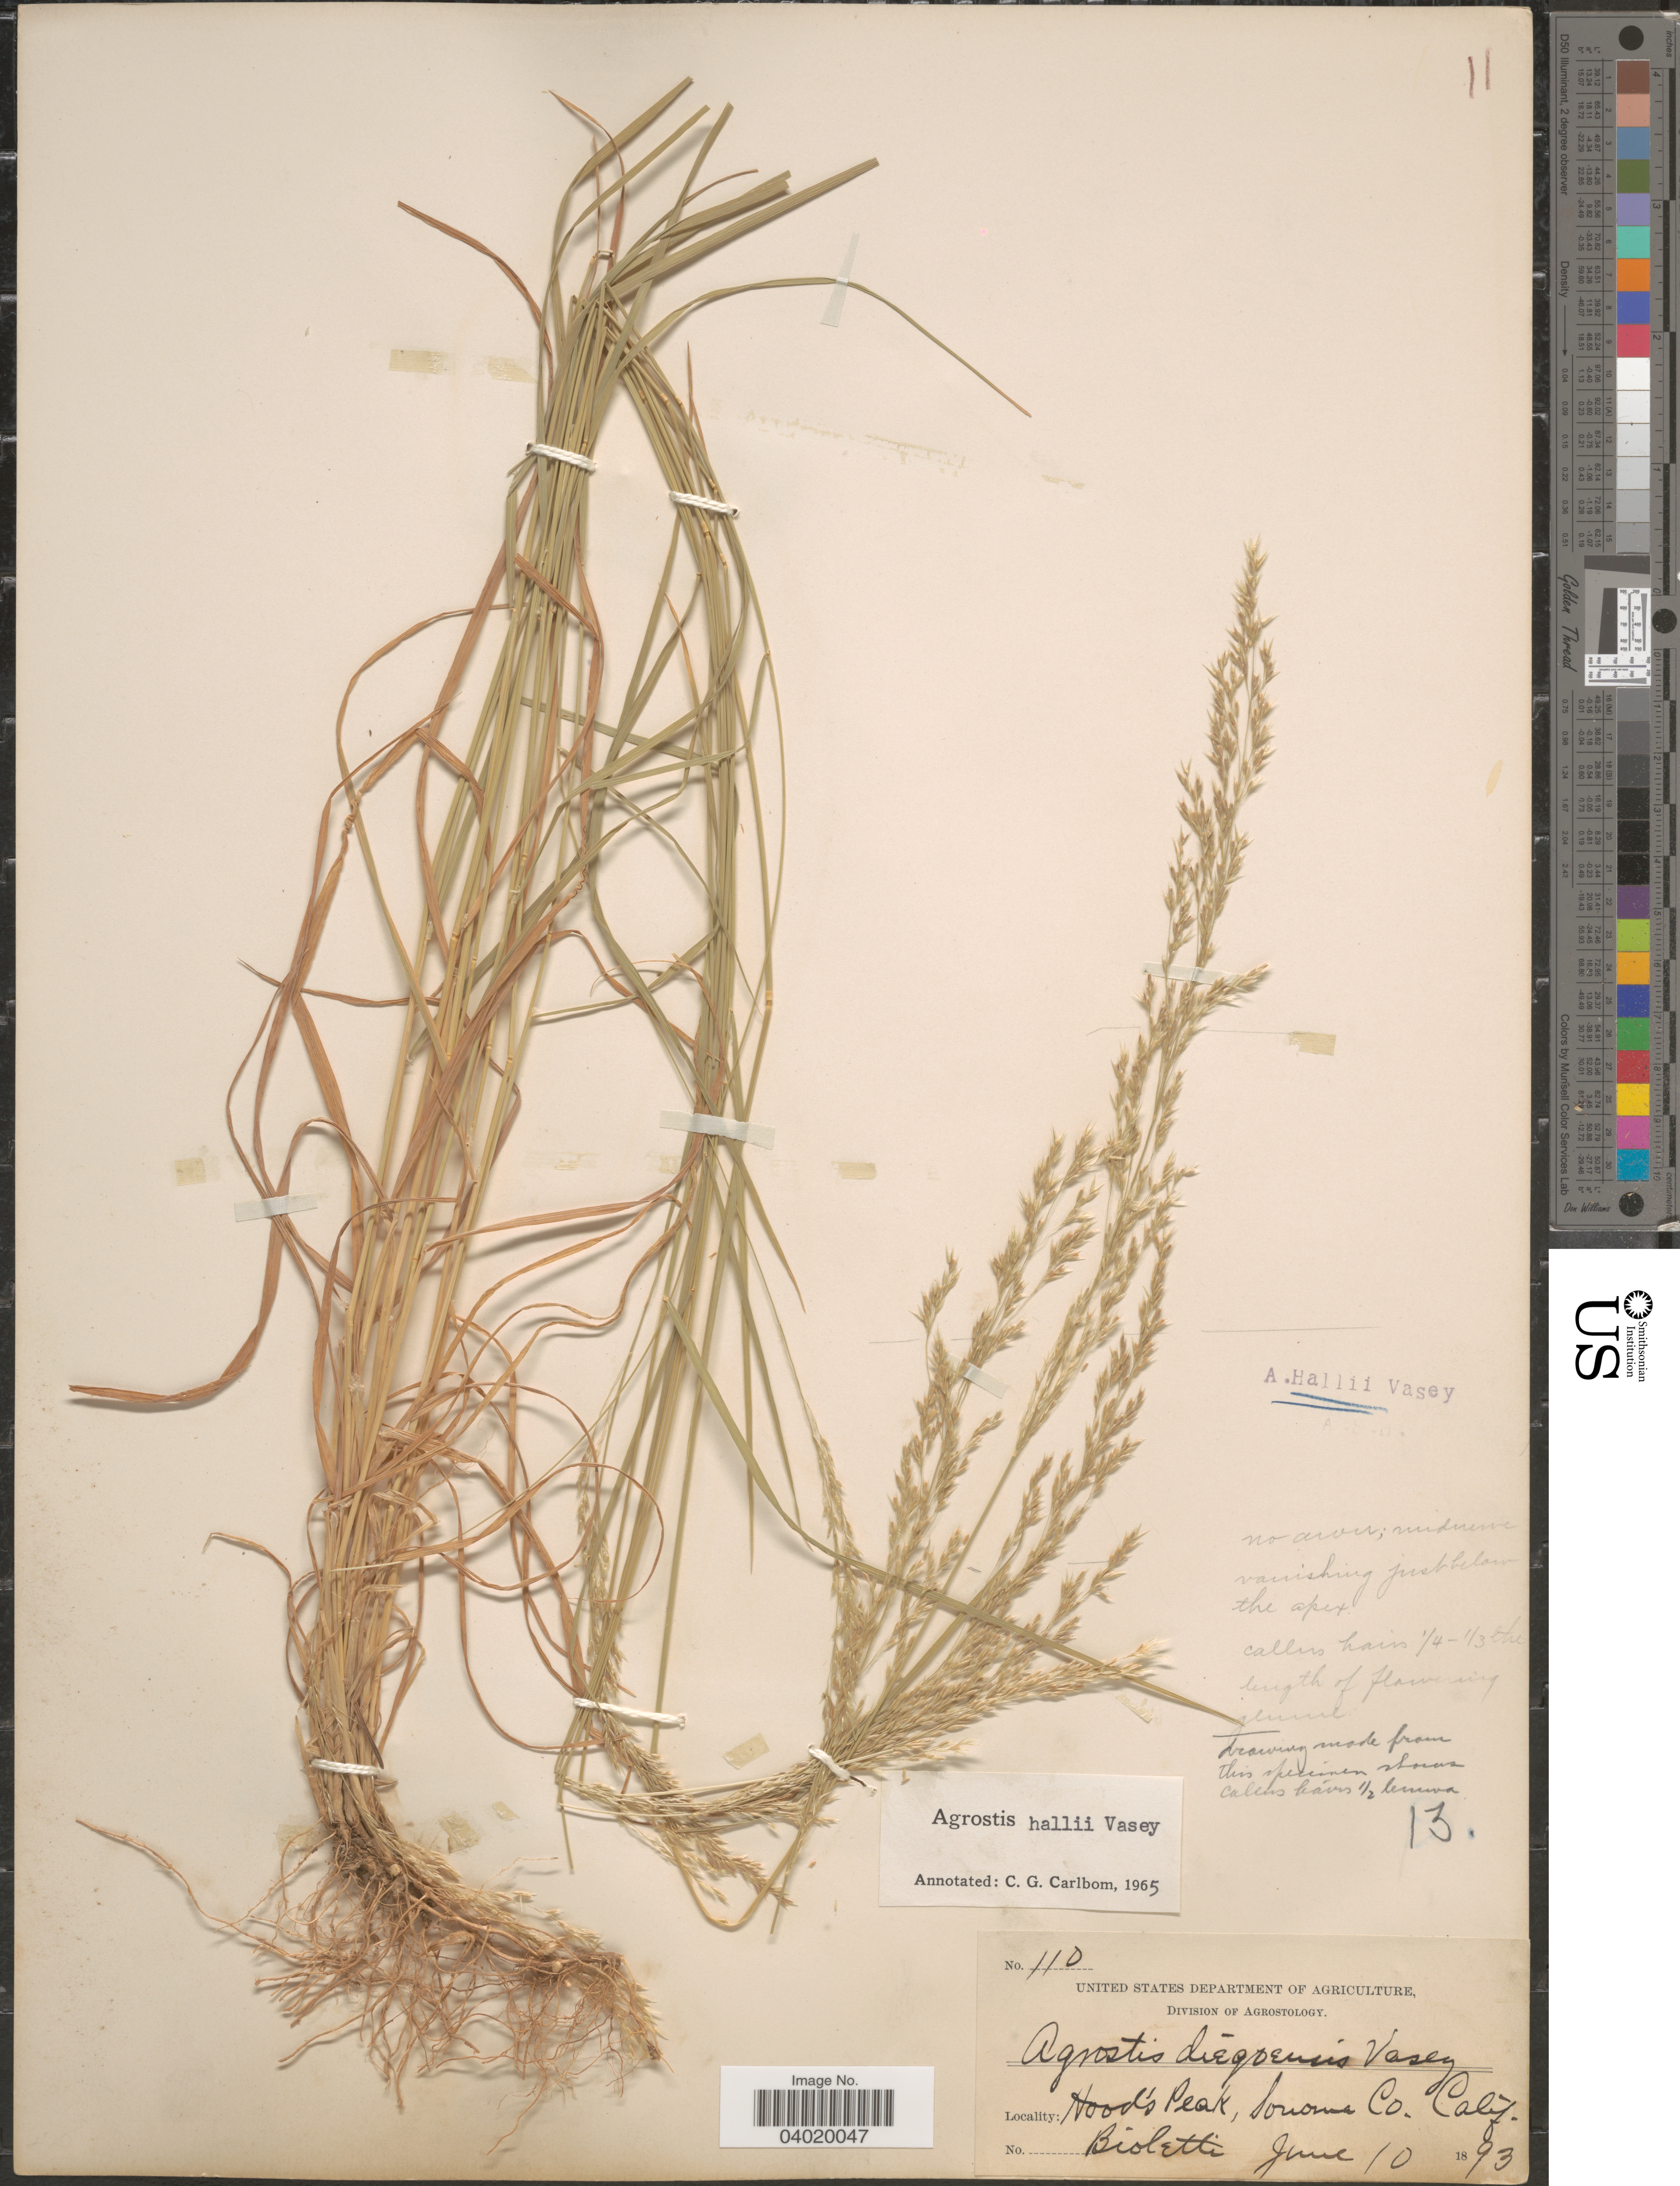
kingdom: Plantae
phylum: Tracheophyta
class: Liliopsida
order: Poales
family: Poaceae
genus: Agrostis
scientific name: Agrostis hallii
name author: Vasey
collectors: -- Bioletti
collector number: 110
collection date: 1893-06-10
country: United States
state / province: California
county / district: Sonoma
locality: Hood's Peak, Sonoma Co.